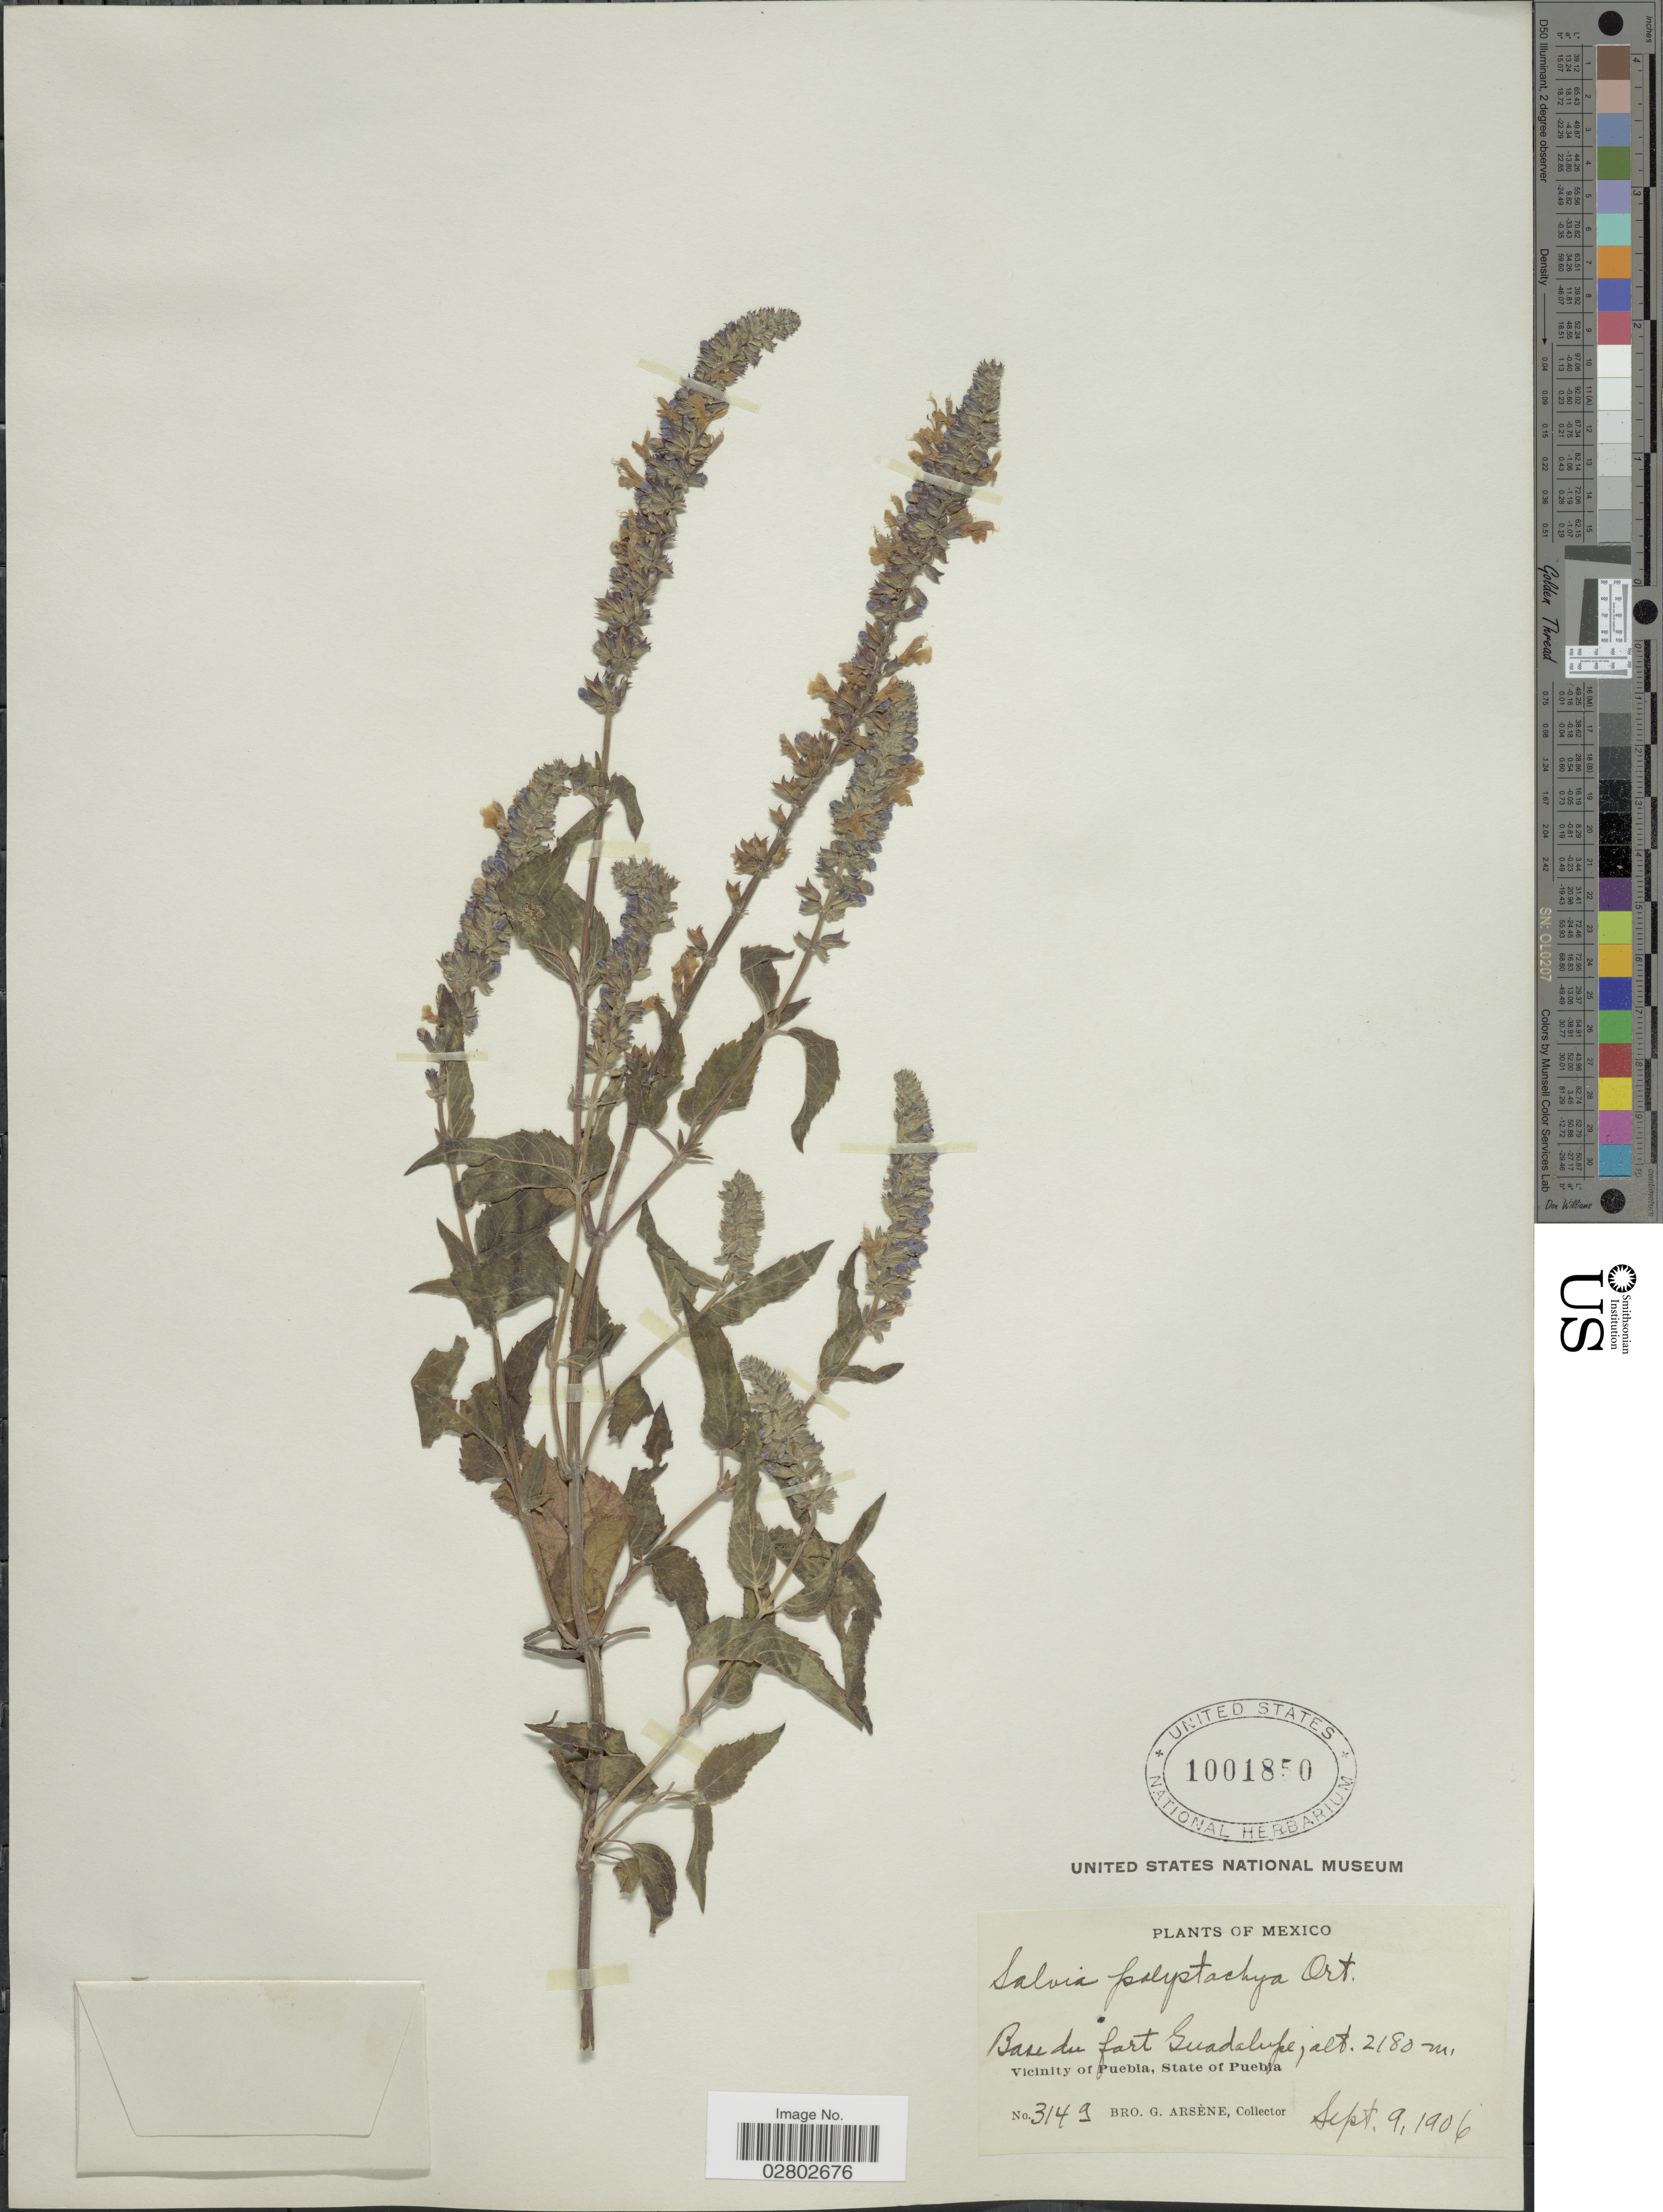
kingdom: Plantae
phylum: Tracheophyta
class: Magnoliopsida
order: Lamiales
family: Lamiaceae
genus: Salvia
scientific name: Salvia polystachya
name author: Cav.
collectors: Bro. G. Arsène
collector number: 314a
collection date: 1906-09-09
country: Mexico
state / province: Puebla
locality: Base du fort Guadalupe, Vicinity of Puebla.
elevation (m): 2180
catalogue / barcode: US 1001850